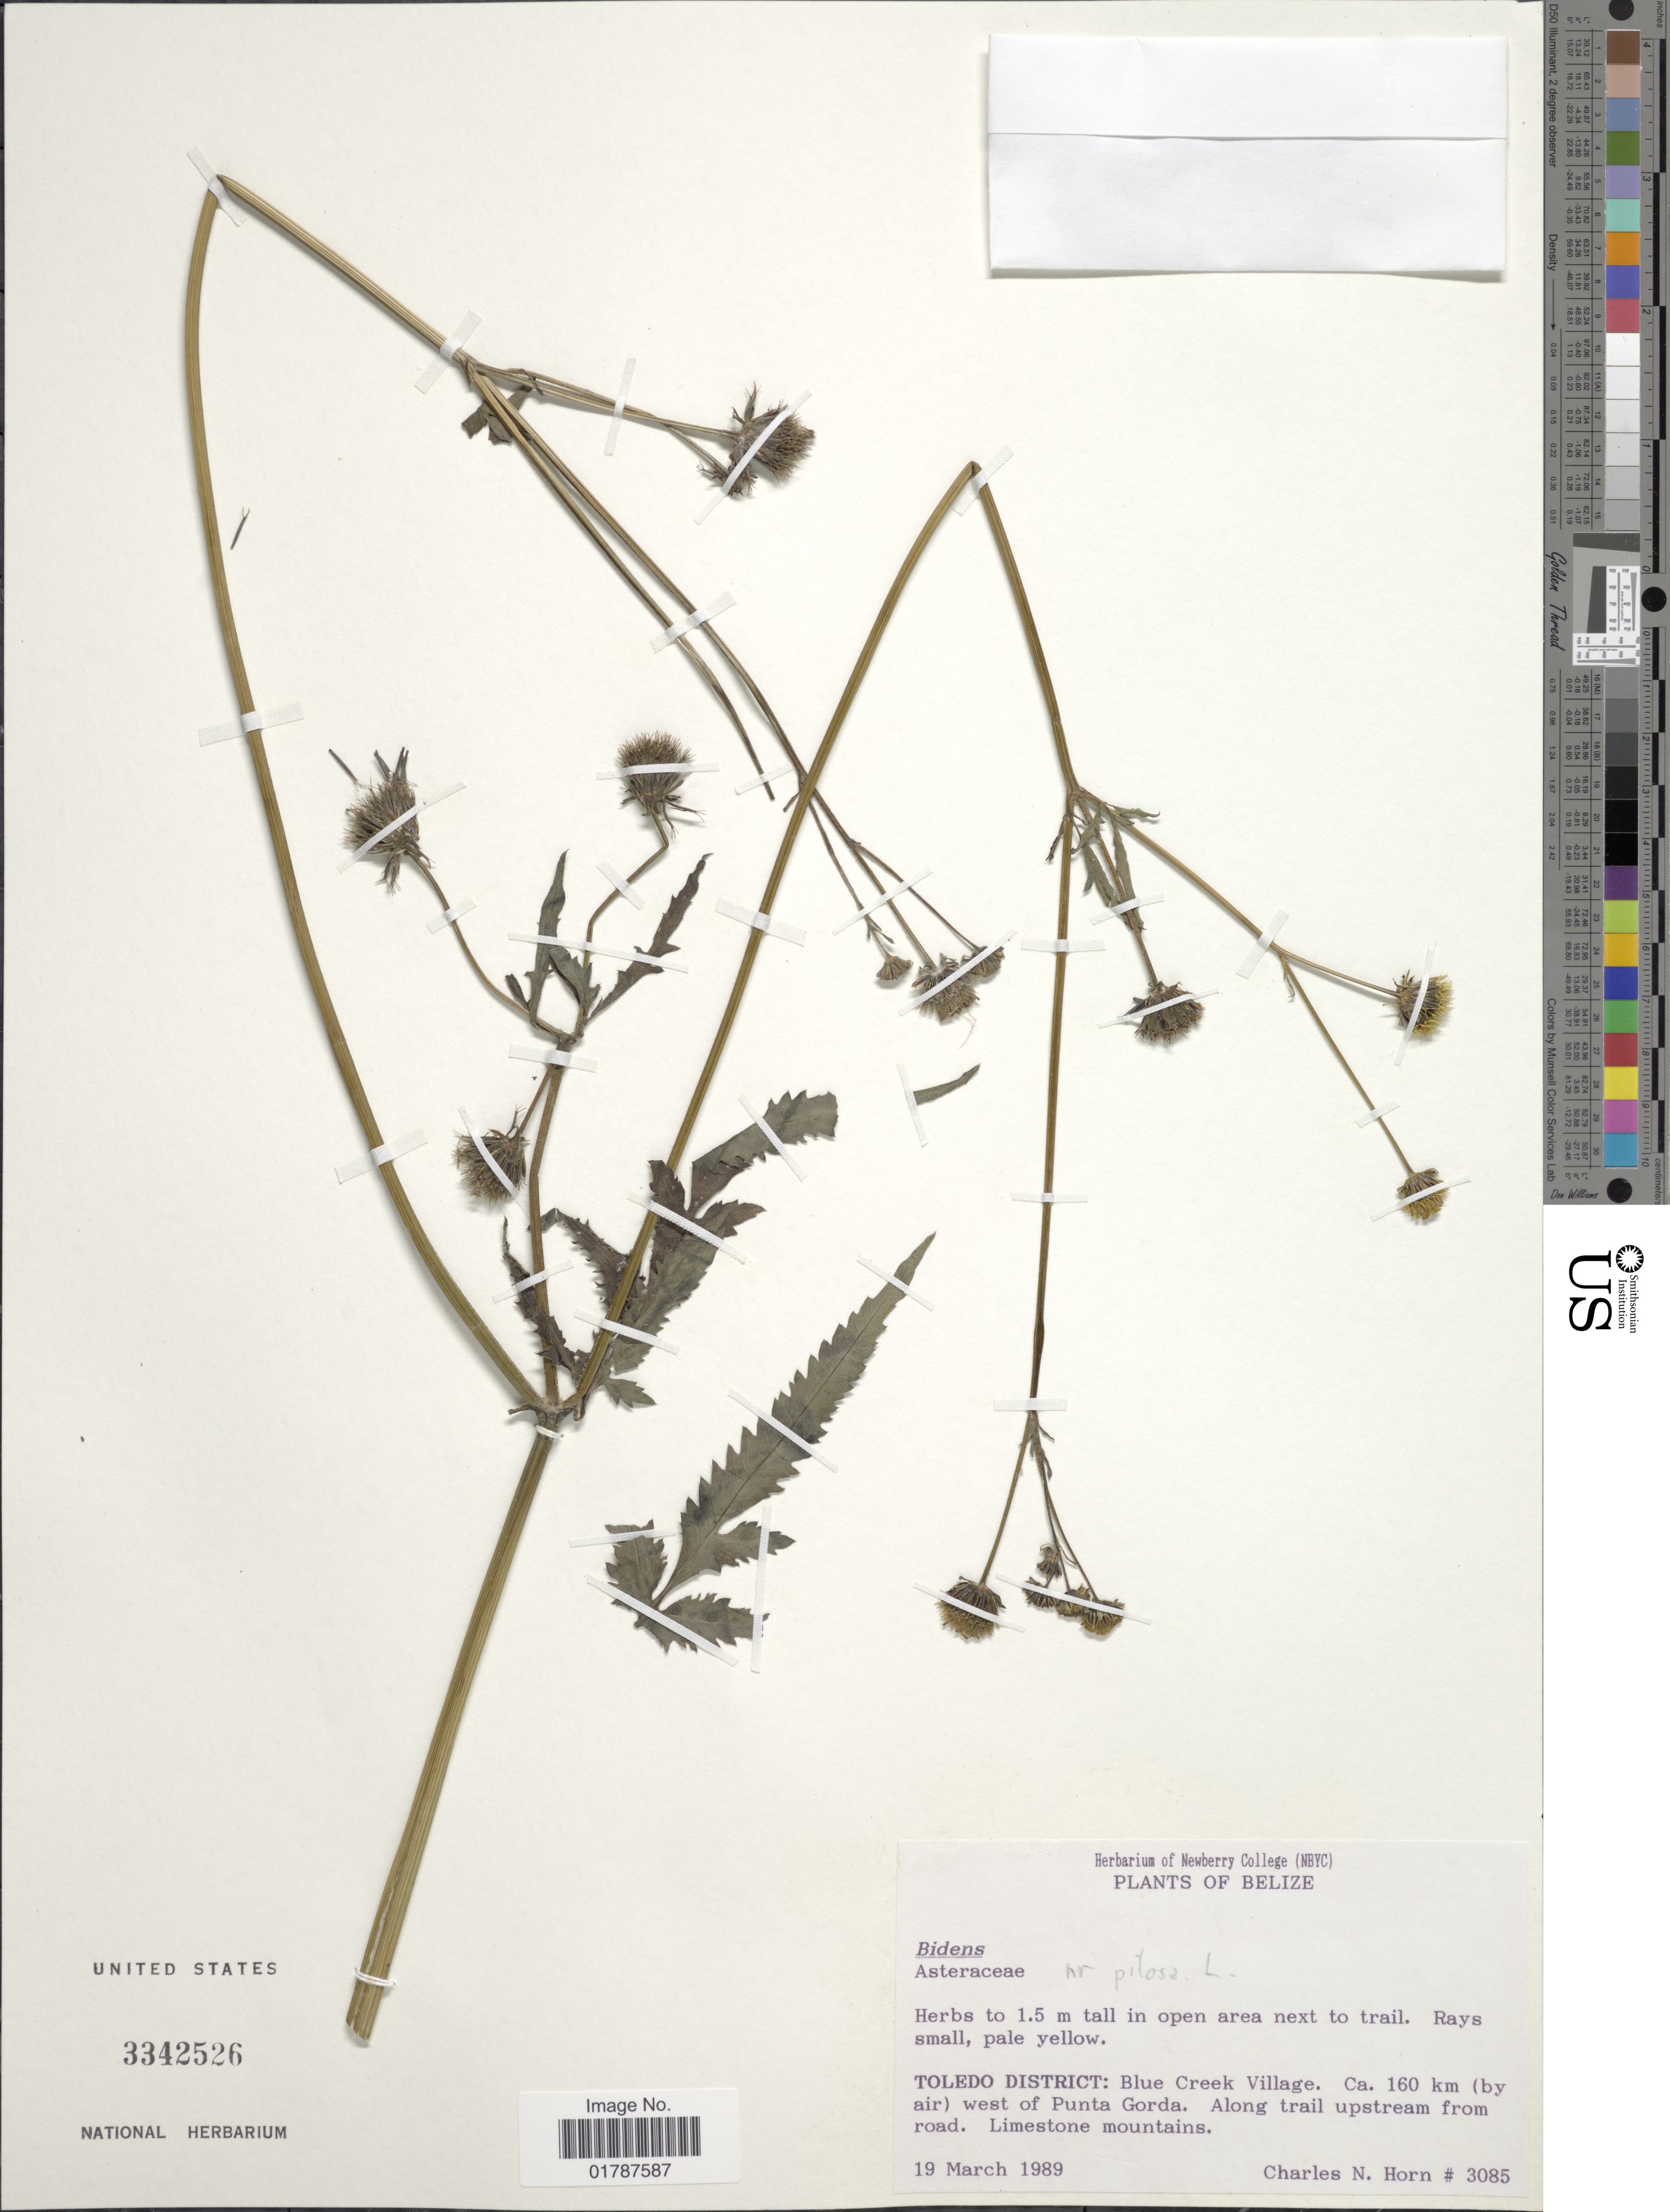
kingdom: Plantae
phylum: Tracheophyta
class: Magnoliopsida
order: Asterales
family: Asteraceae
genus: Bidens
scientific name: Bidens pilosa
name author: L.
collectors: C. N. Horn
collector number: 3085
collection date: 1989-03-19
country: Belize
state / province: Toledo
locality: Toledo District: Blue Creek Village, 160 km (by air) west of Punta Gorda, Along trail upstream from road, Limestone mountains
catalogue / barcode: US 3342526